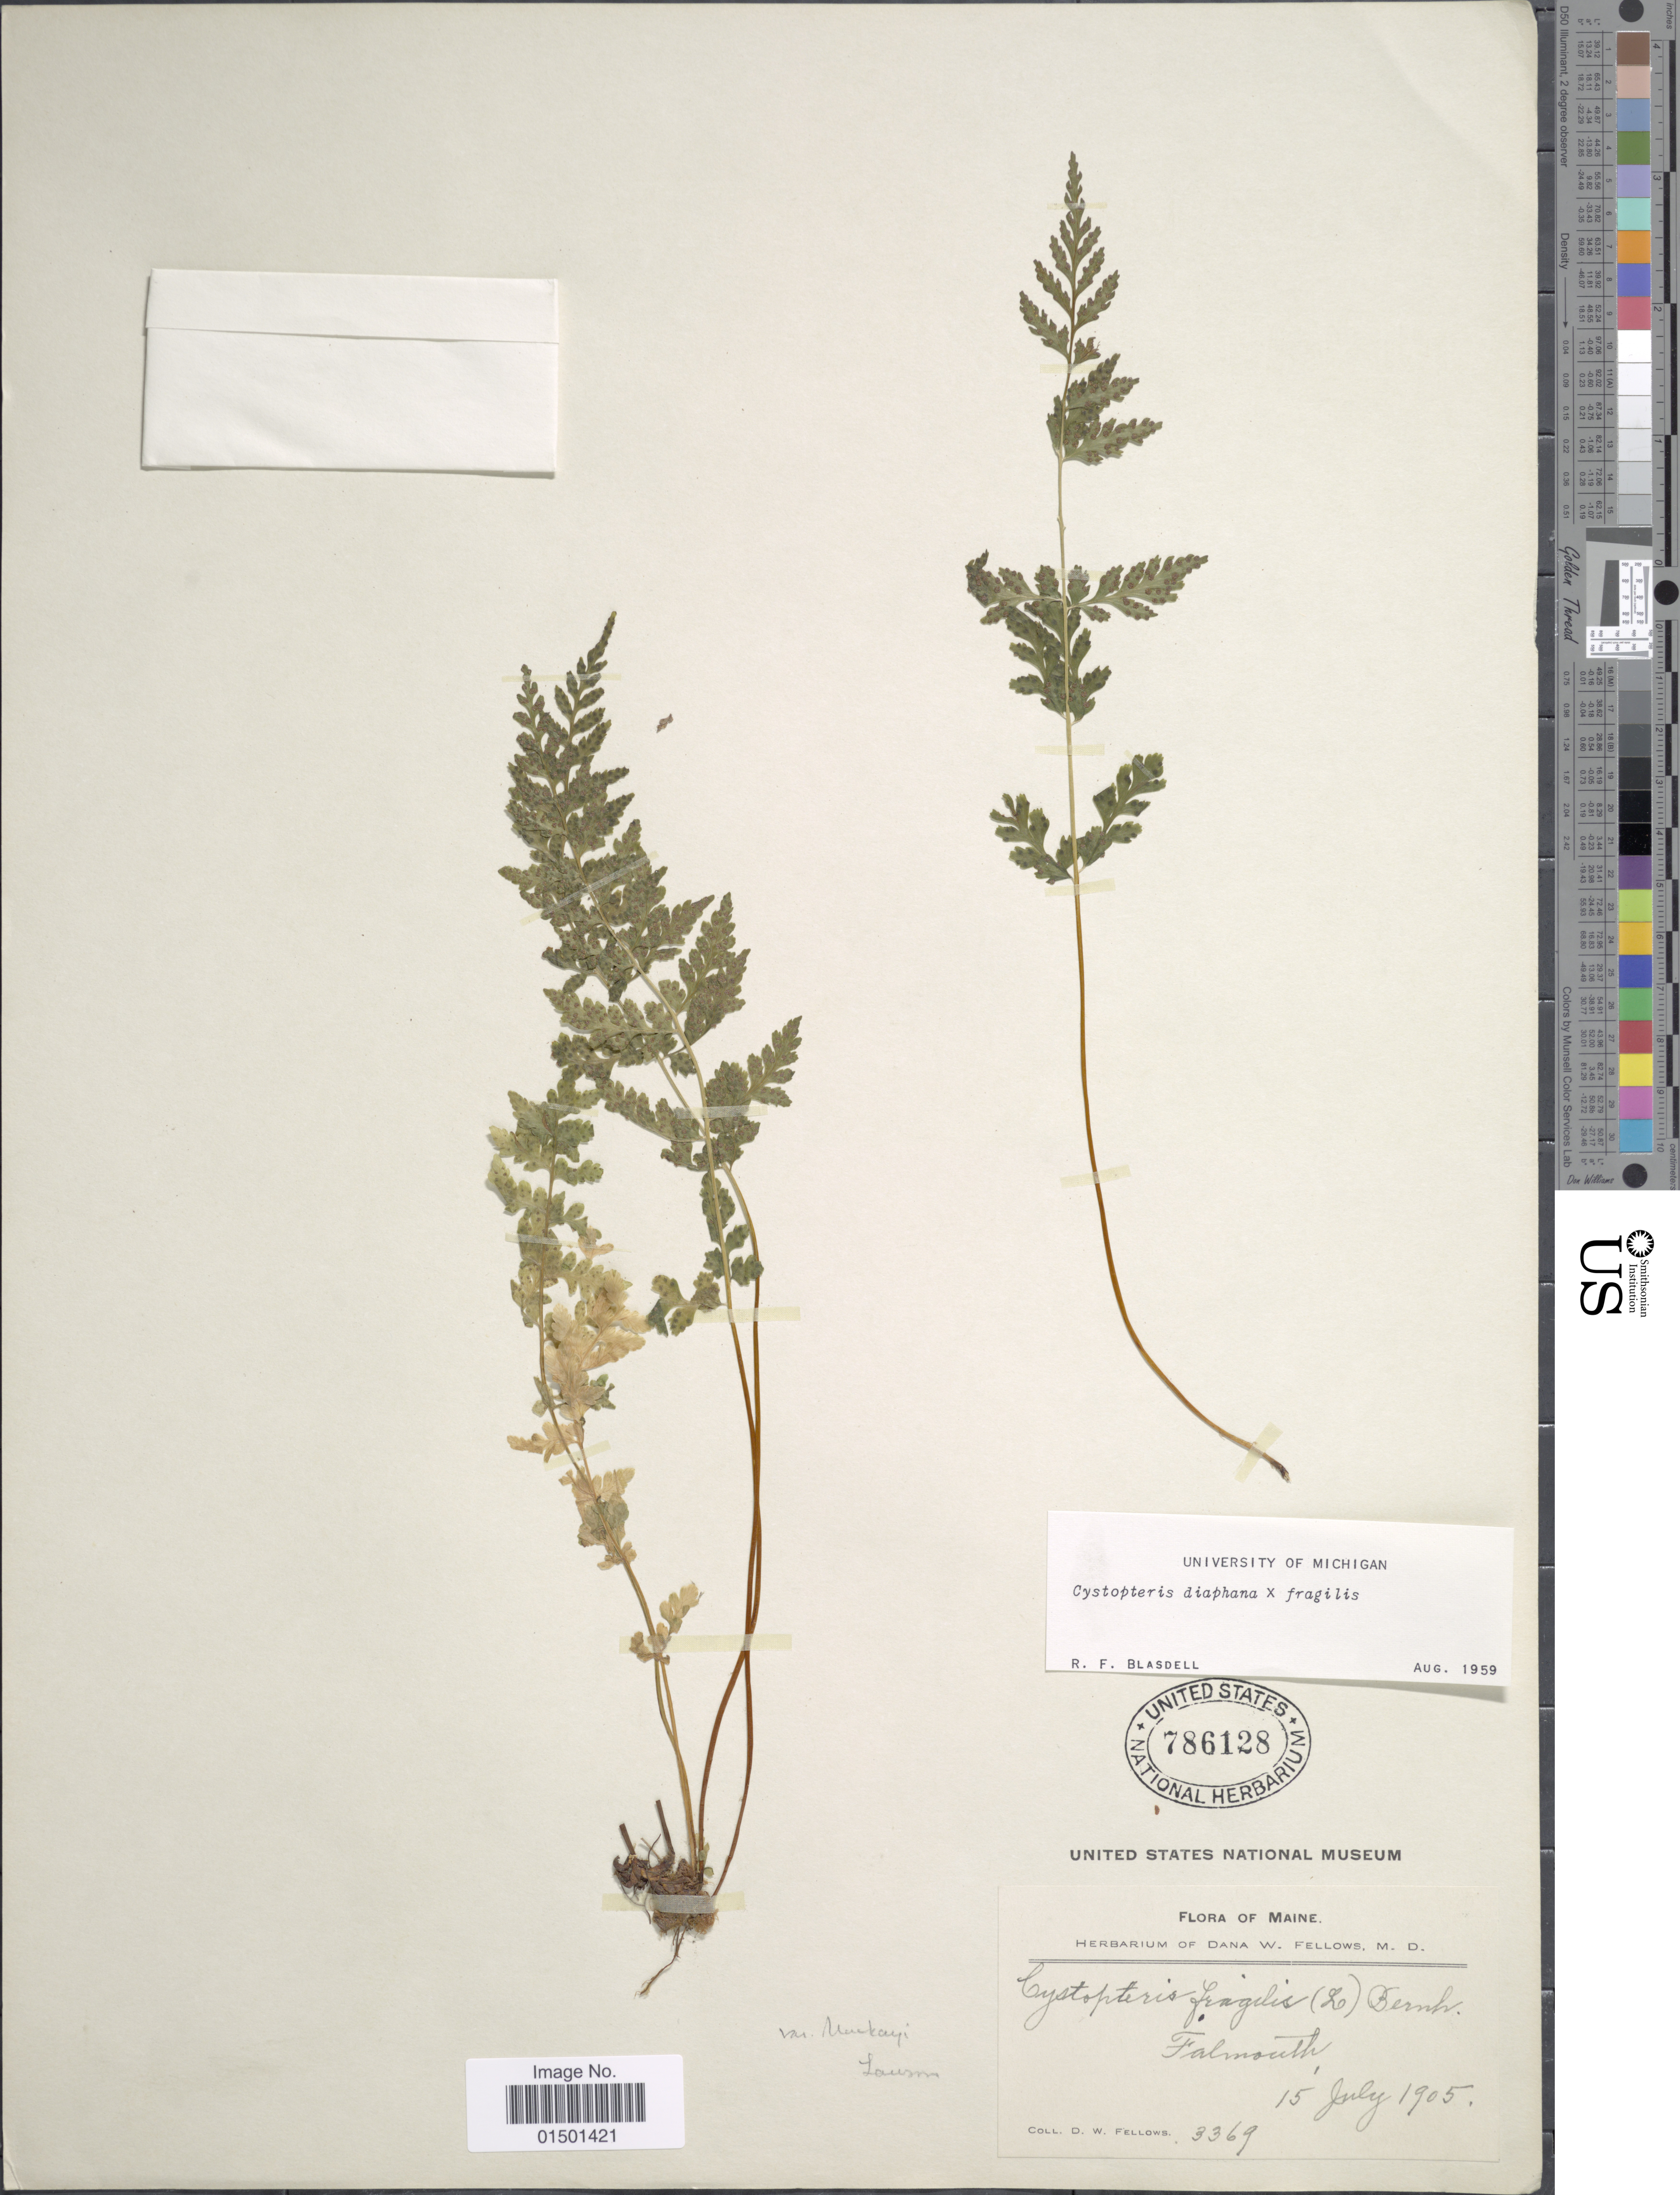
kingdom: Plantae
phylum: Tracheophyta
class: Polypodiopsida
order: Polypodiales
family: Cystopteridaceae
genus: Cystopteris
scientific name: Cystopteris diaphana x C. fragilis (L.) Bernh.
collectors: D. W. Fellows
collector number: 3369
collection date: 1905-07-15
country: United States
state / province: Maine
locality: Falmouth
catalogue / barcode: US 786128